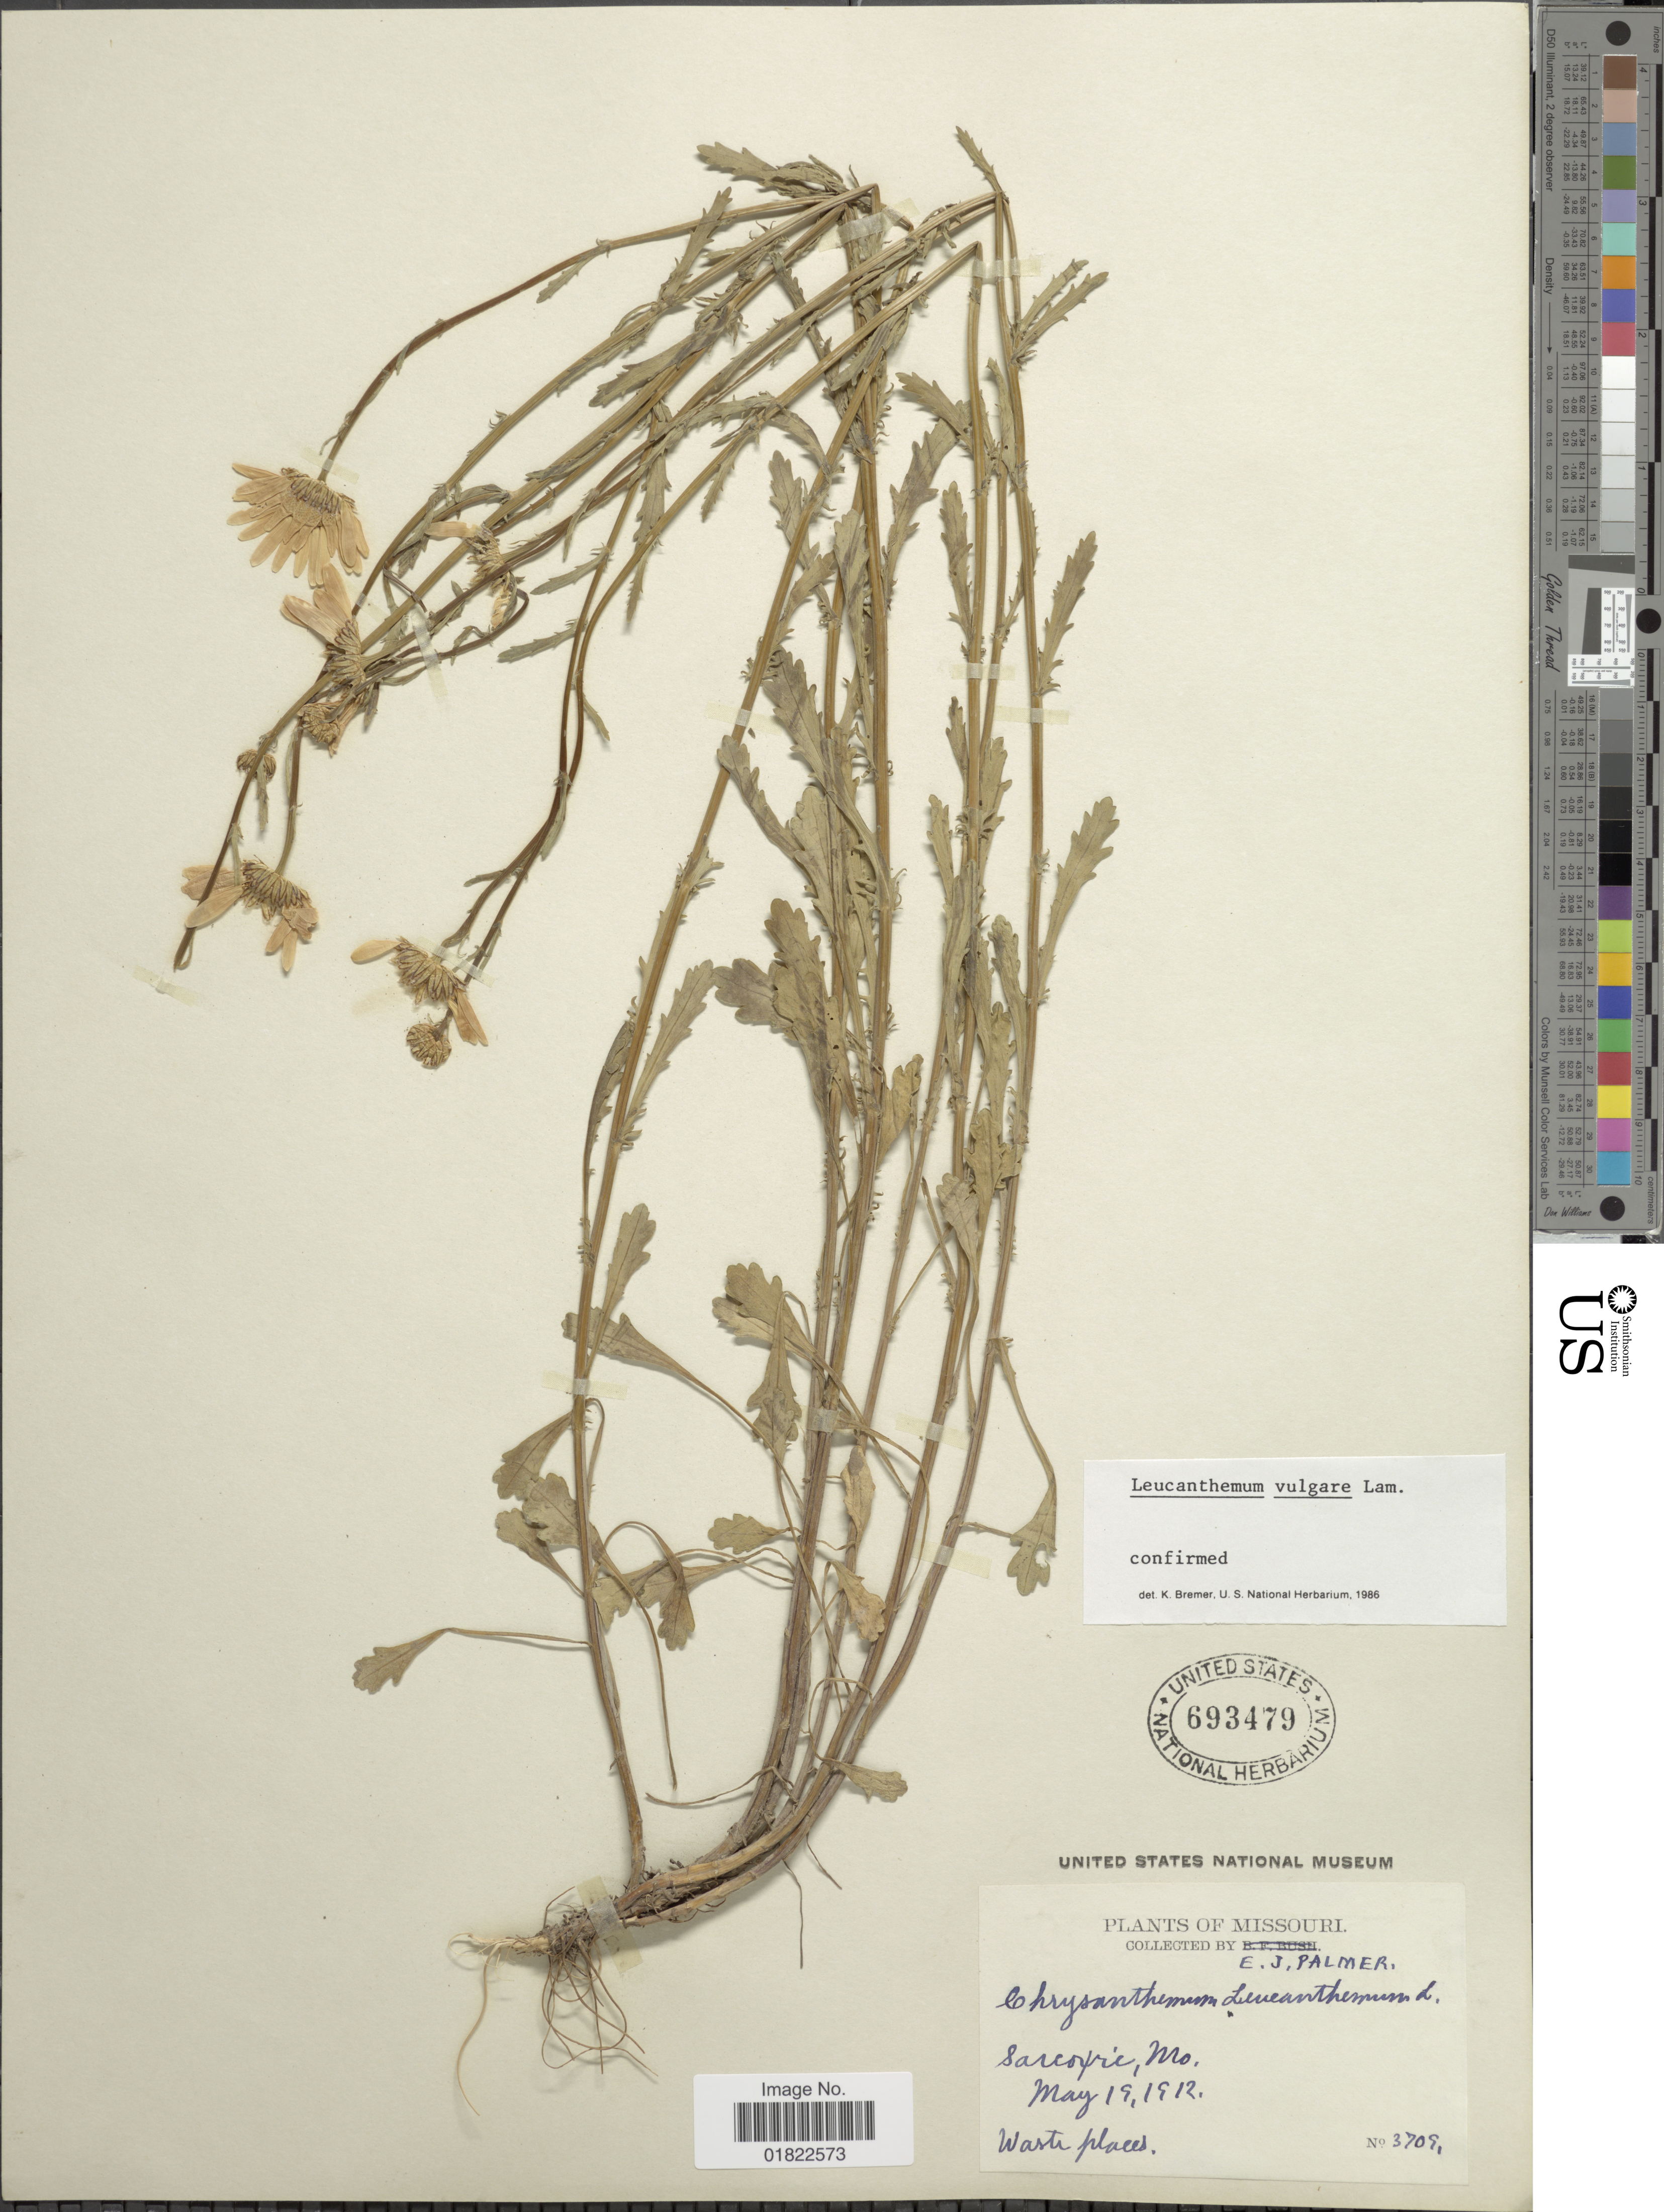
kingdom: Plantae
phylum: Tracheophyta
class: Magnoliopsida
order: Asterales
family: Asteraceae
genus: Leucanthemum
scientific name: Leucanthemum vulgare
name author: Lam.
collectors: E. J. Palmer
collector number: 3709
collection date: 1912-05-19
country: United States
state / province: Missouri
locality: Sarcoxrie, Waste places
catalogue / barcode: US 693479